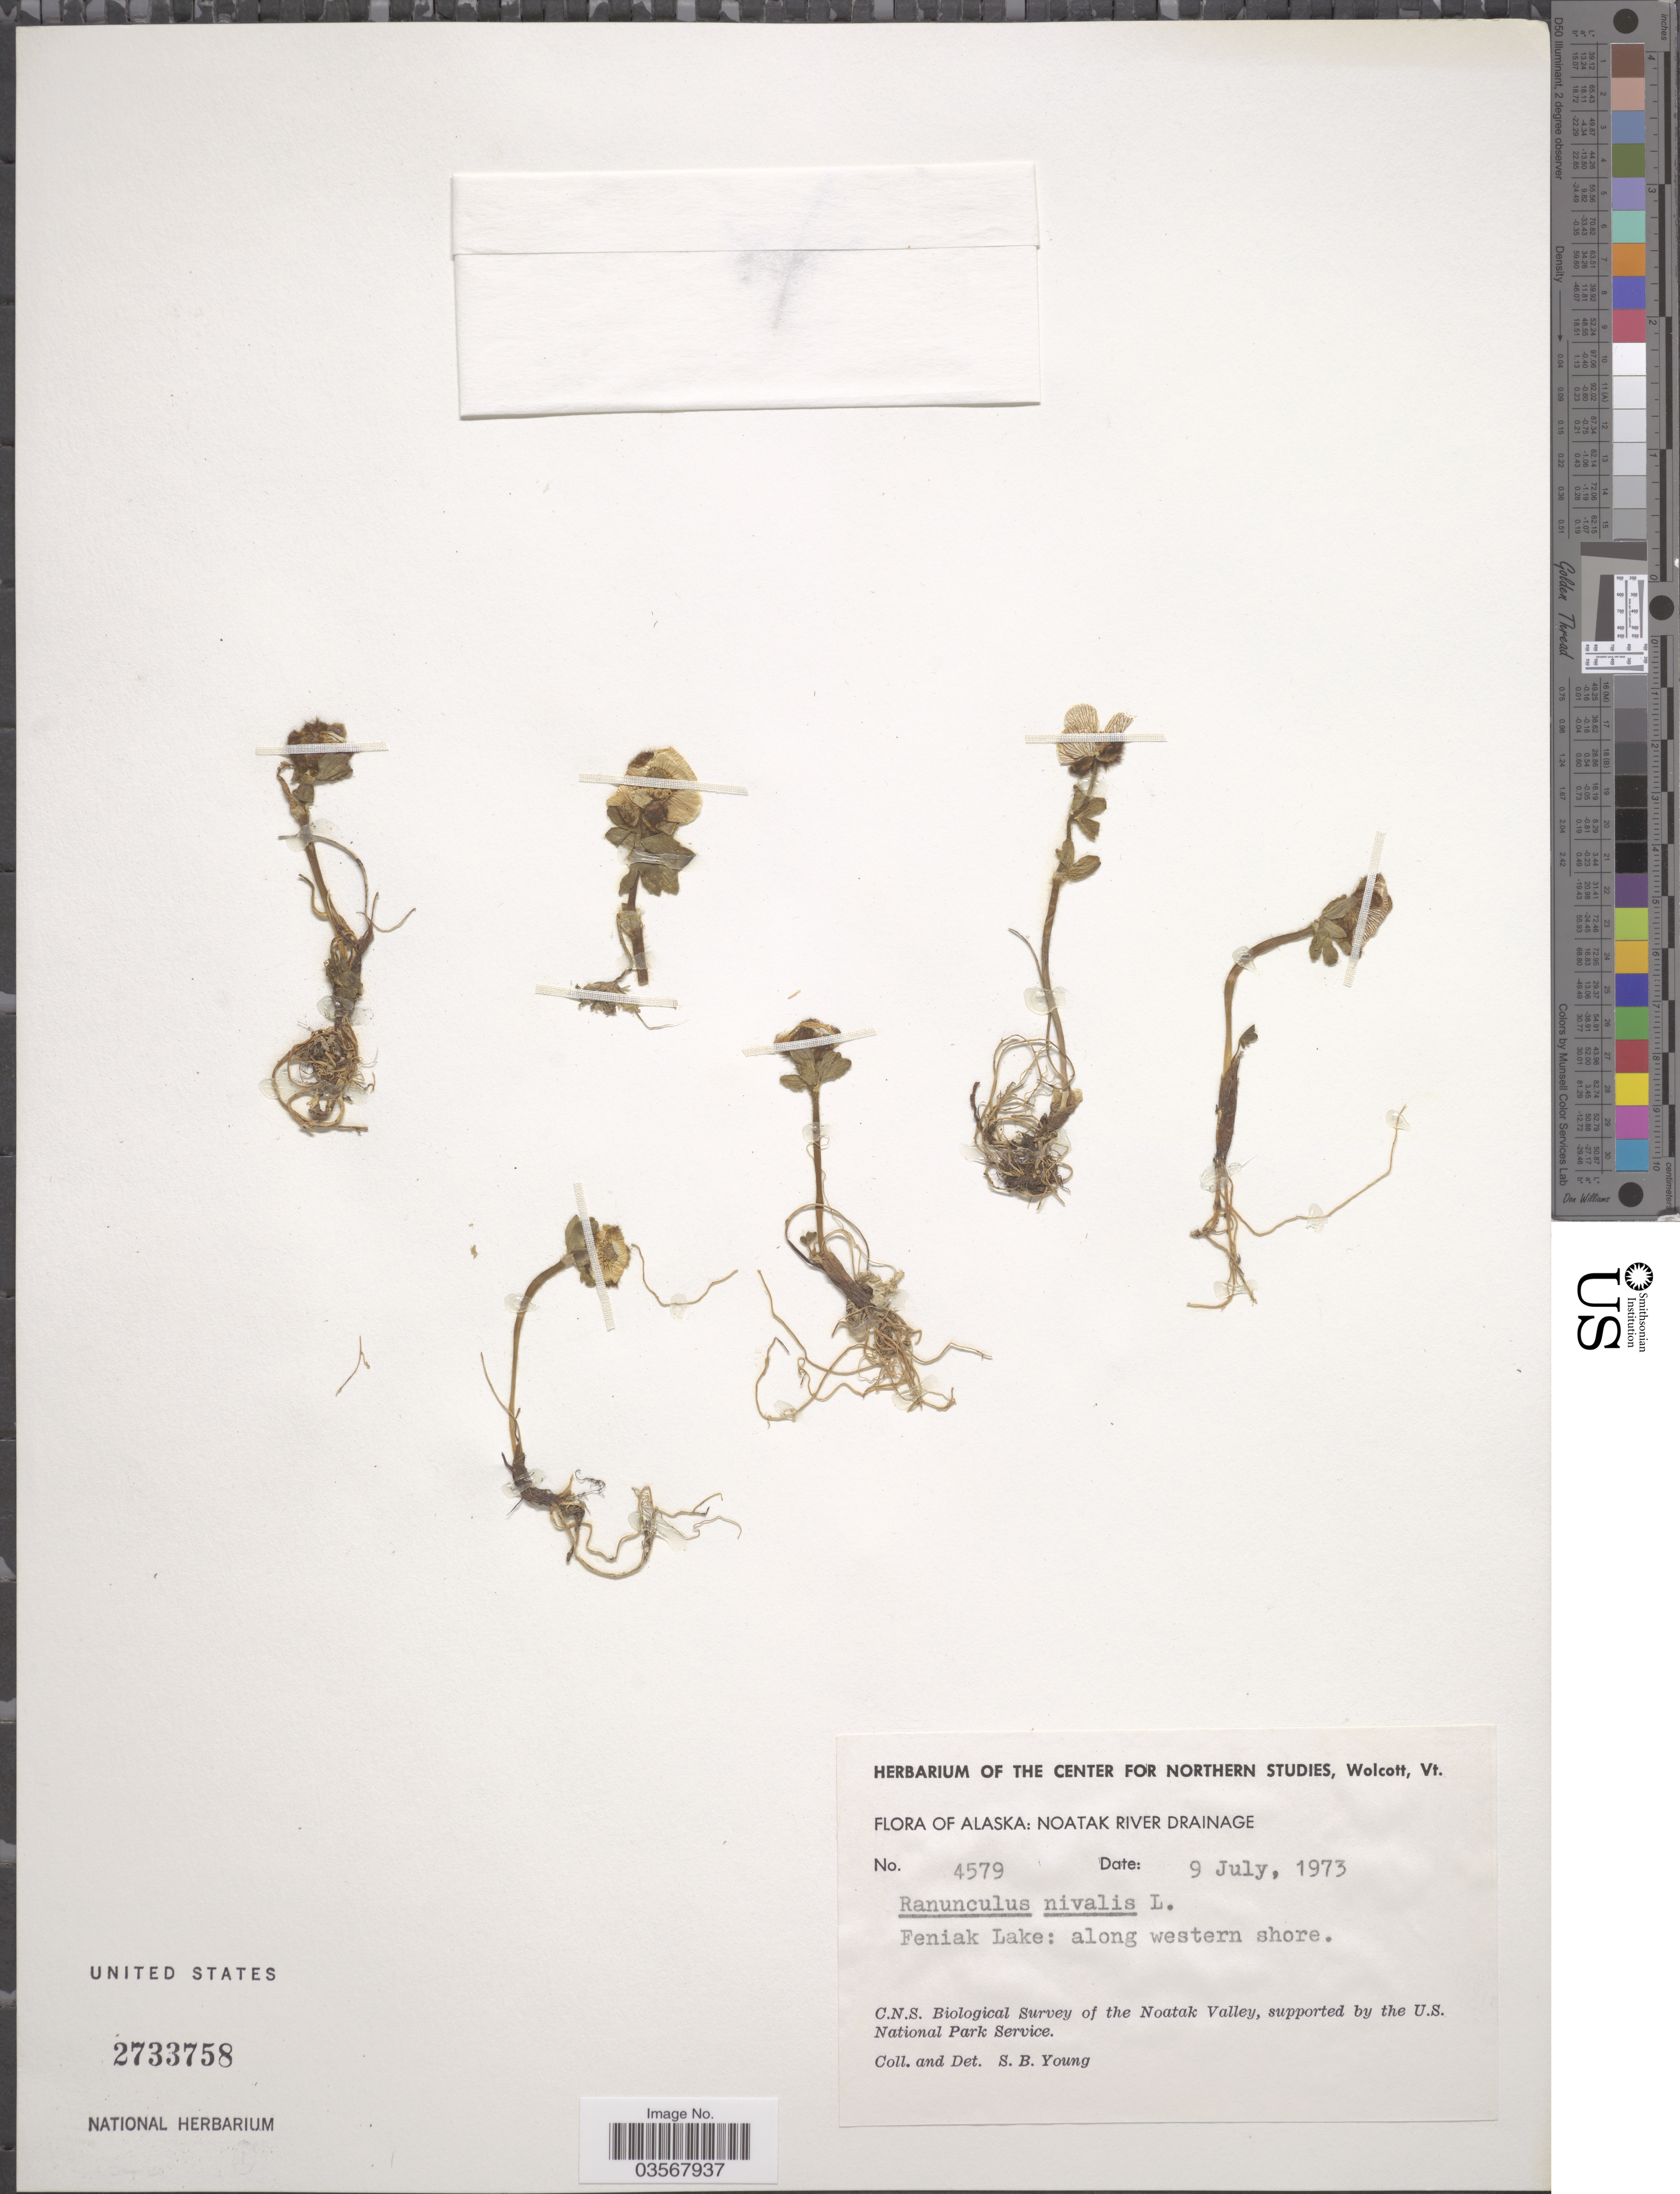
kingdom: Plantae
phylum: Tracheophyta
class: Magnoliopsida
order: Ranunculales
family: Ranunculaceae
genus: Ranunculus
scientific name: Ranunculus nivalis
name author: L.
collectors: S. Young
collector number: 4579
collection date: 1973-07-09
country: United States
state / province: Alaska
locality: Noatak River Drainage. Feniak Lake: along western shore. Noatak Valley. [unsure placement]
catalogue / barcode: US 2733758